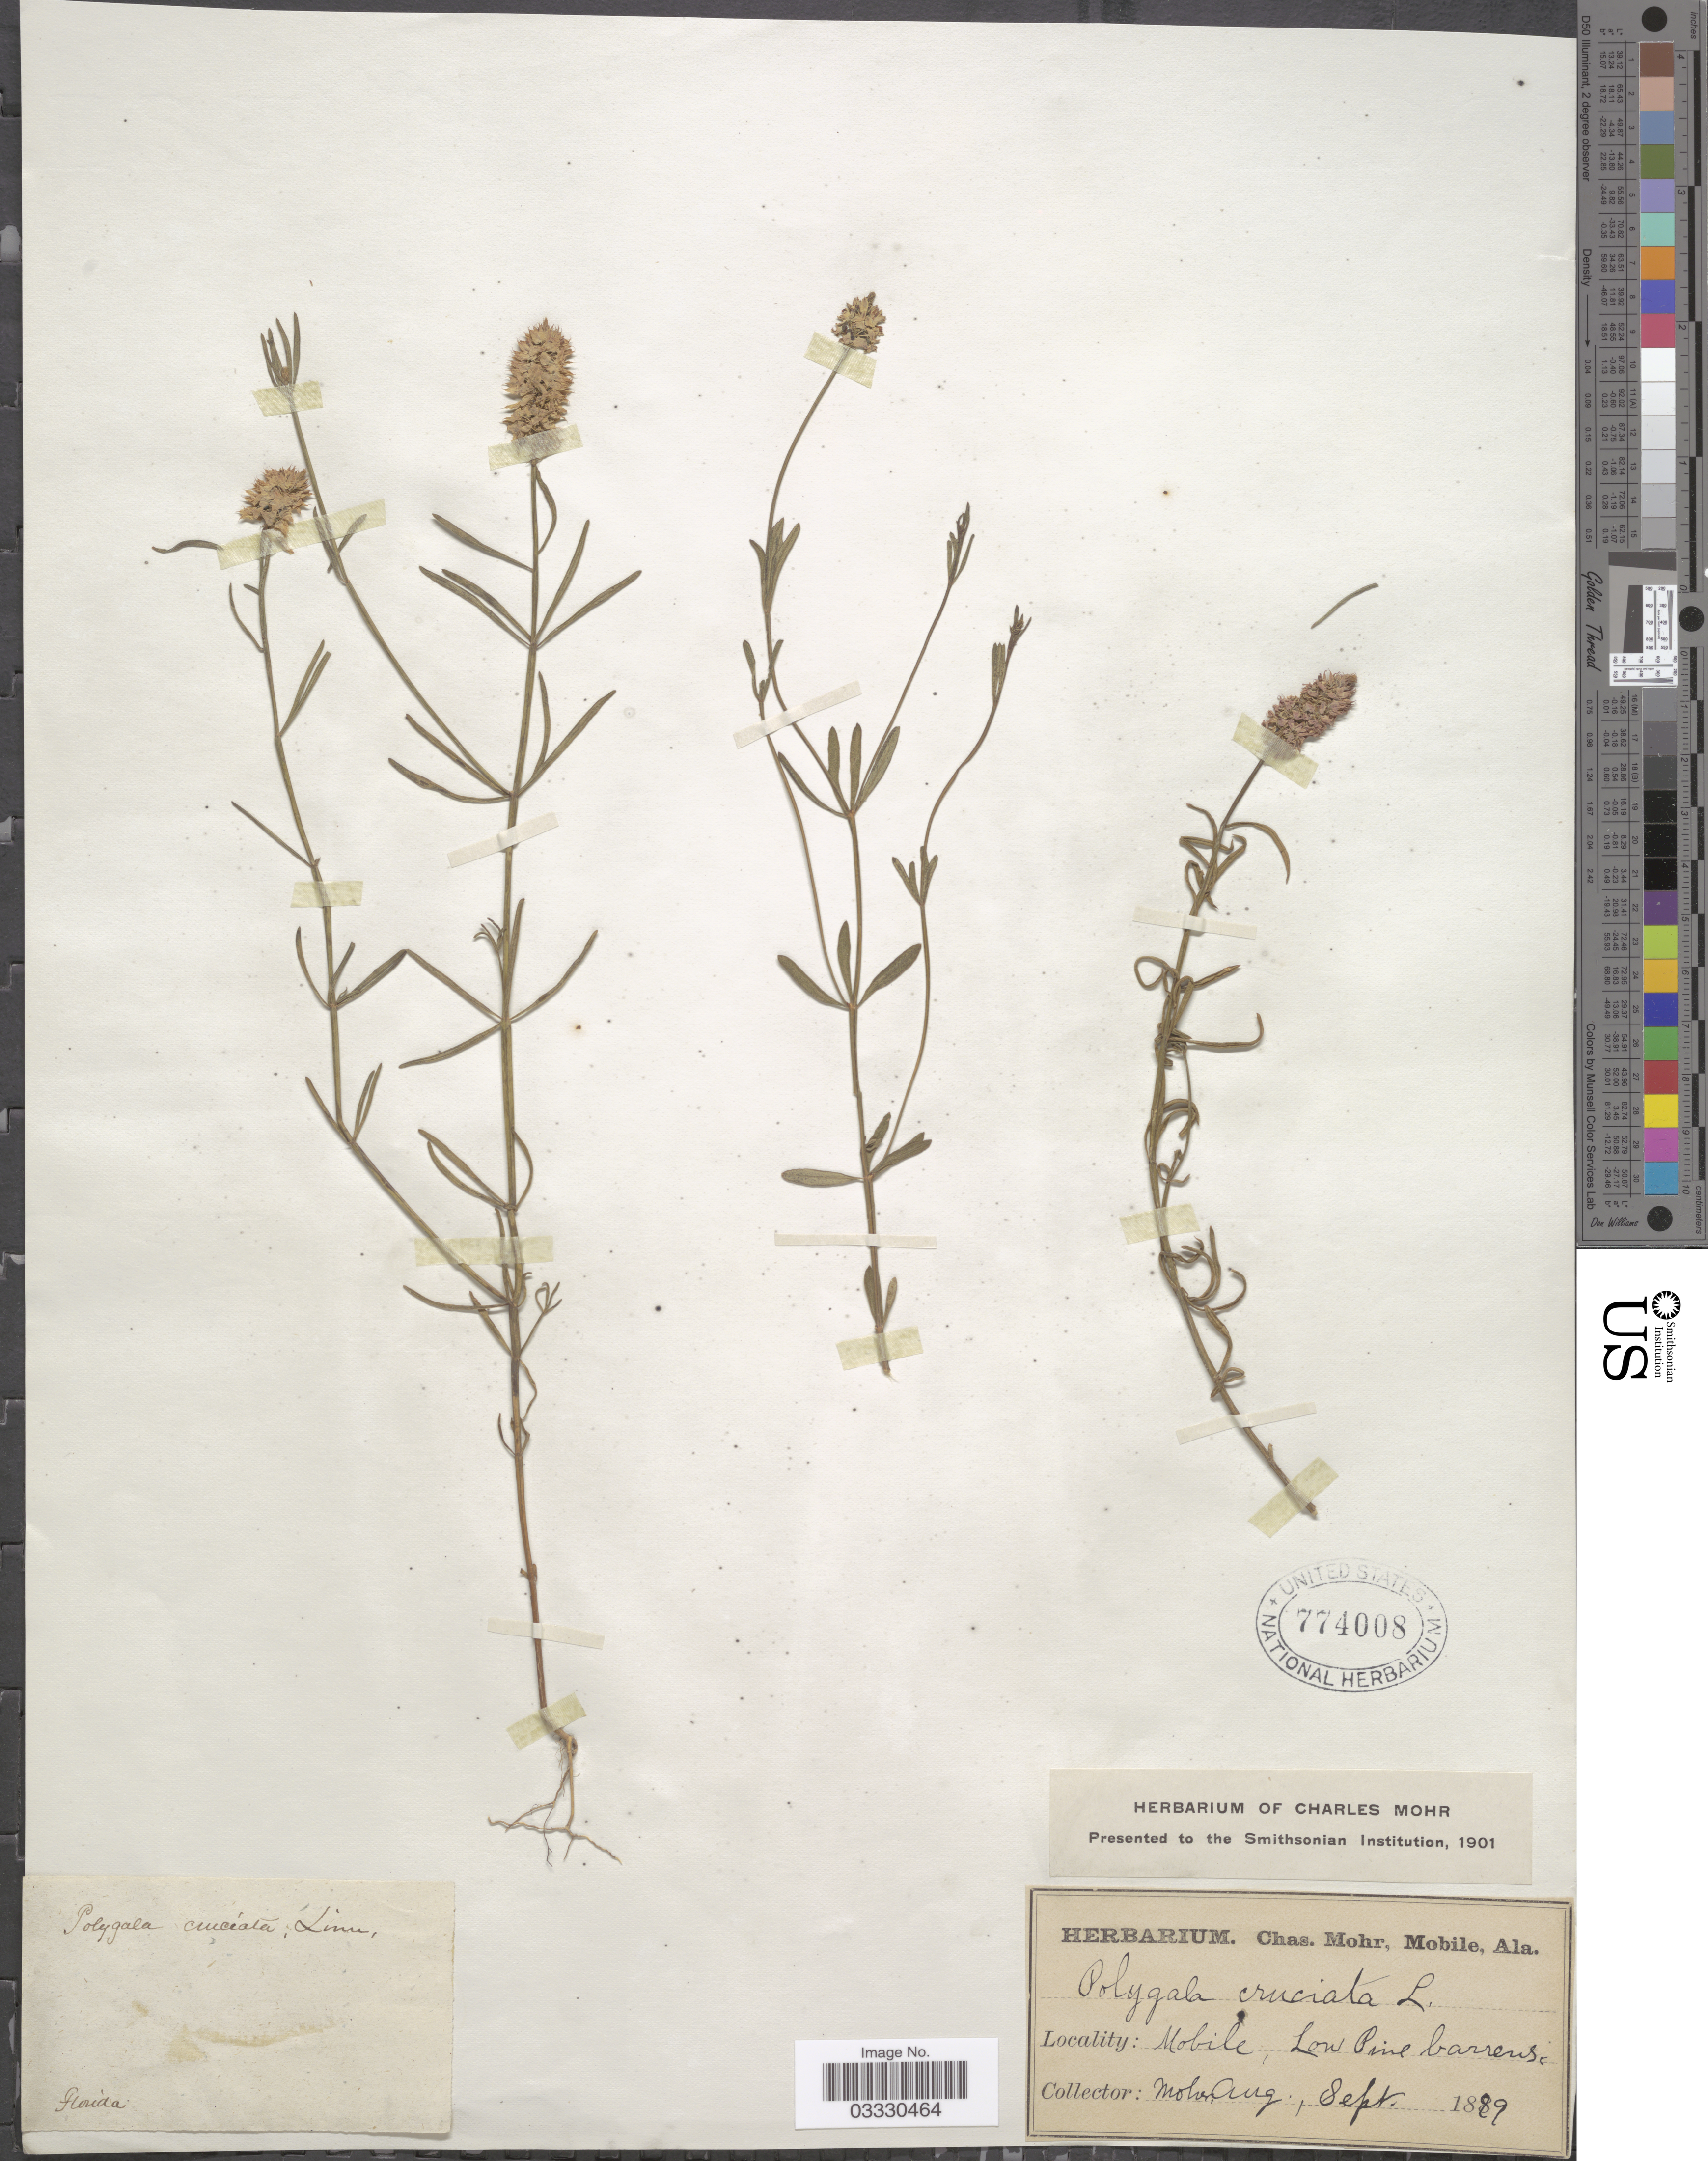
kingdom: Plantae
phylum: Tracheophyta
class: Magnoliopsida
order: Fabales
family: Polygalaceae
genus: Polygala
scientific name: Polygala cruciata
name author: L.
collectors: Mohr, --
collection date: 1879-08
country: United States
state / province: Alabama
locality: Mobile, Low Pine barrens.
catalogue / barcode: US 774008